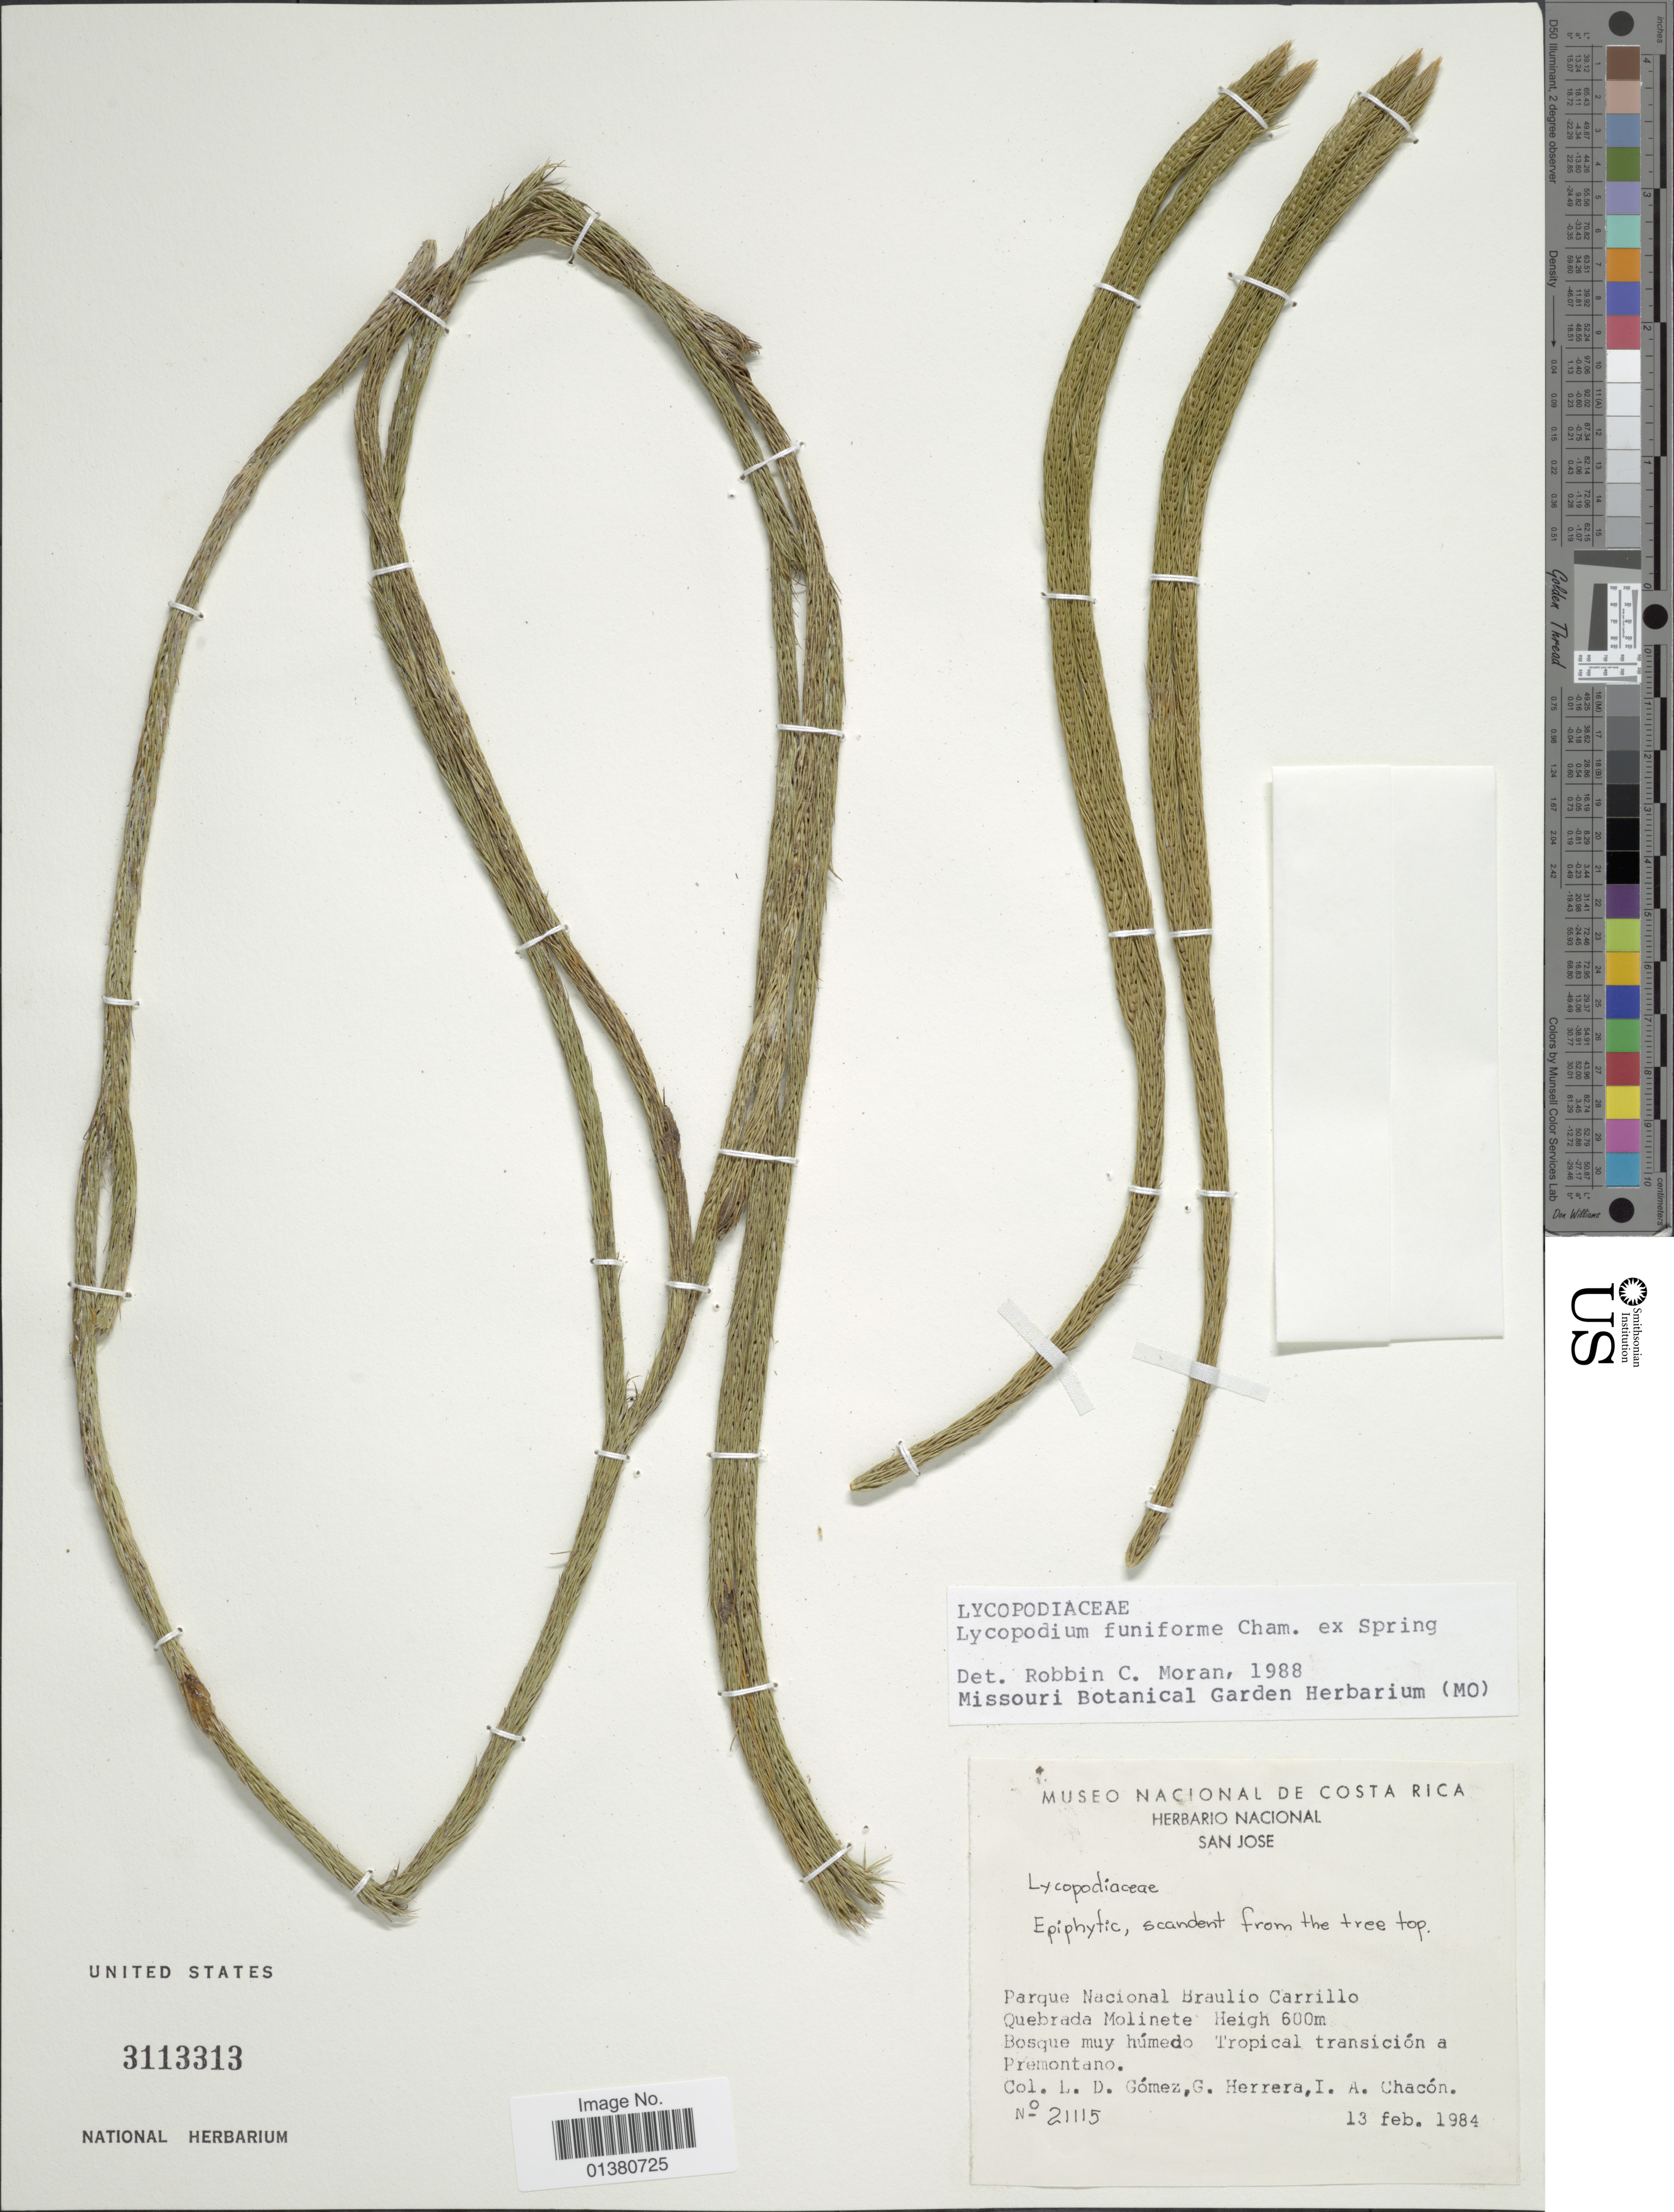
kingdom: Plantae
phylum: Tracheophyta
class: Lycopodiopsida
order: Lycopodiales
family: Lycopodiaceae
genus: Phlegmariurus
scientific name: Phlegmariurus funiformis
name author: (Cham. & Spring) B. Øllg.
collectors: L. D. Gómez, G. Herrera & A. Chacón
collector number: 2115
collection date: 1984-02-13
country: Costa Rica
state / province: San José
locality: Parque nacional Braulio Carrillo Quebrada Molinete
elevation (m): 600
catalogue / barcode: US 3113313